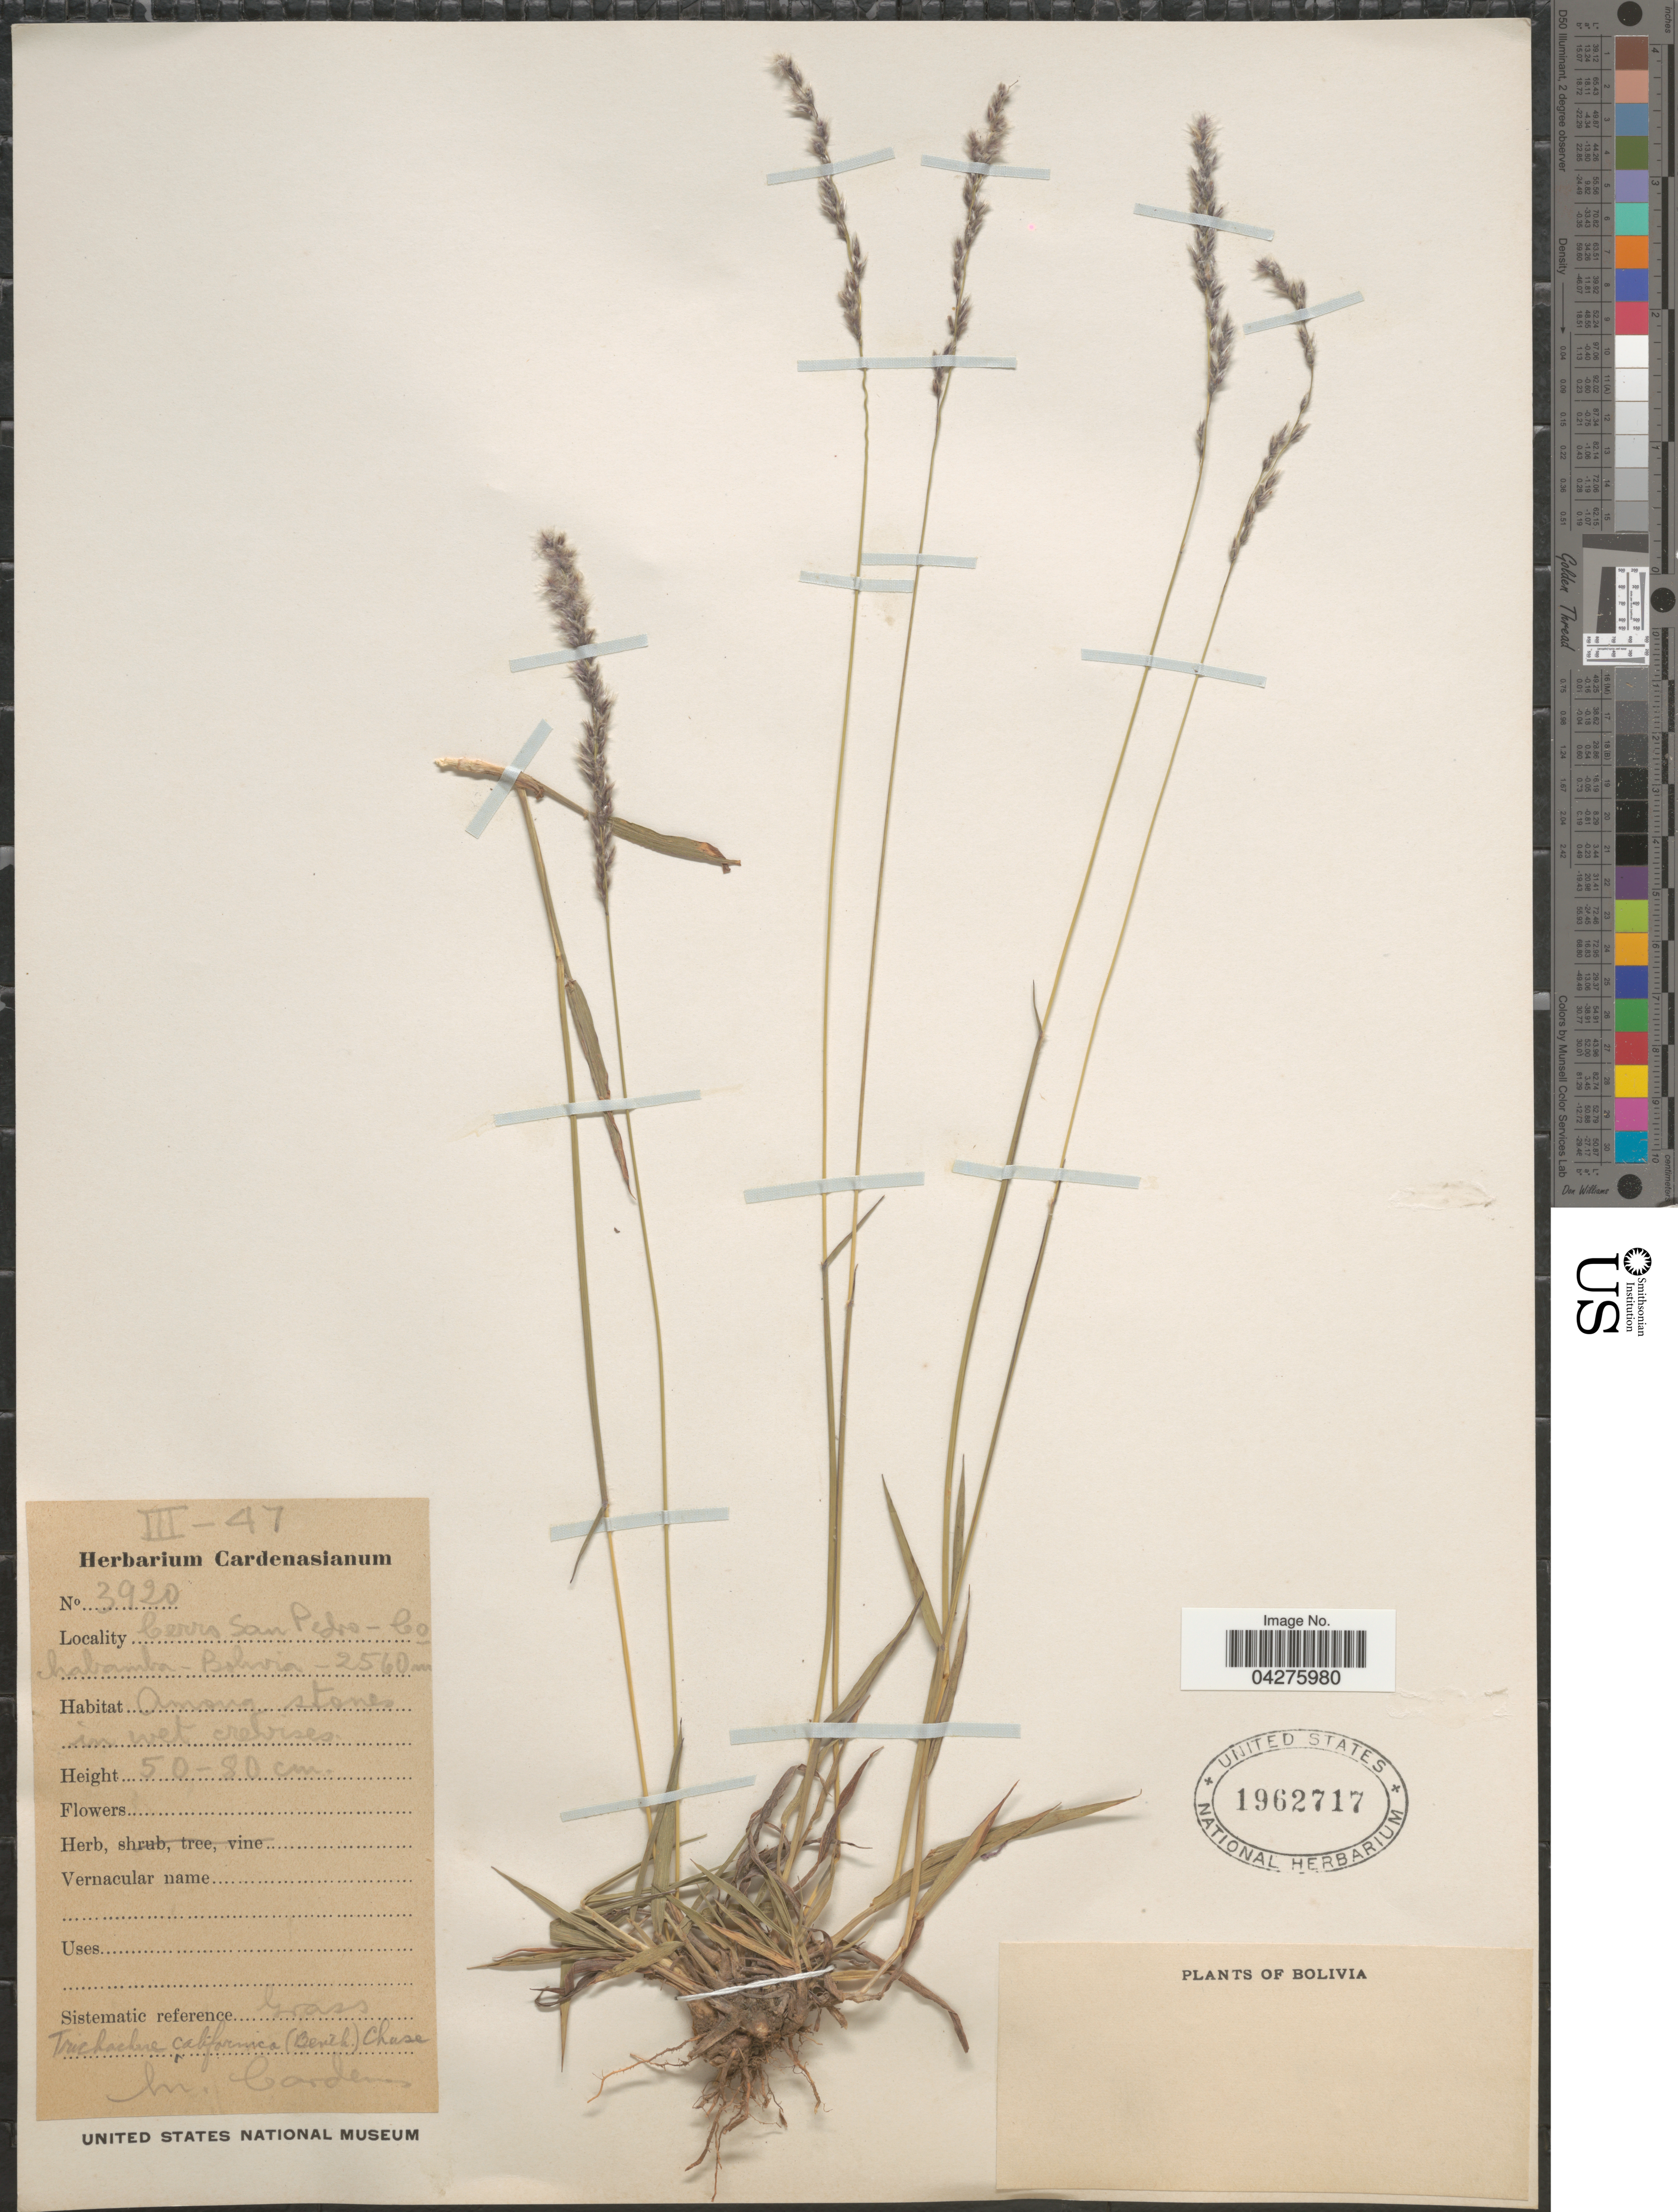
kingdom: Plantae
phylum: Tracheophyta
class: Liliopsida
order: Poales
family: Poaceae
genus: Digitaria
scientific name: Digitaria californica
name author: (Benth.) Henr.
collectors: M. Cárdenas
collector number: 3920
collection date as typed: Transcribed d/m/y: /3/47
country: Bolivia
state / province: Cochabamba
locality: Cerro San Pedro.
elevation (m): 2560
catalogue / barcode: US 1962717